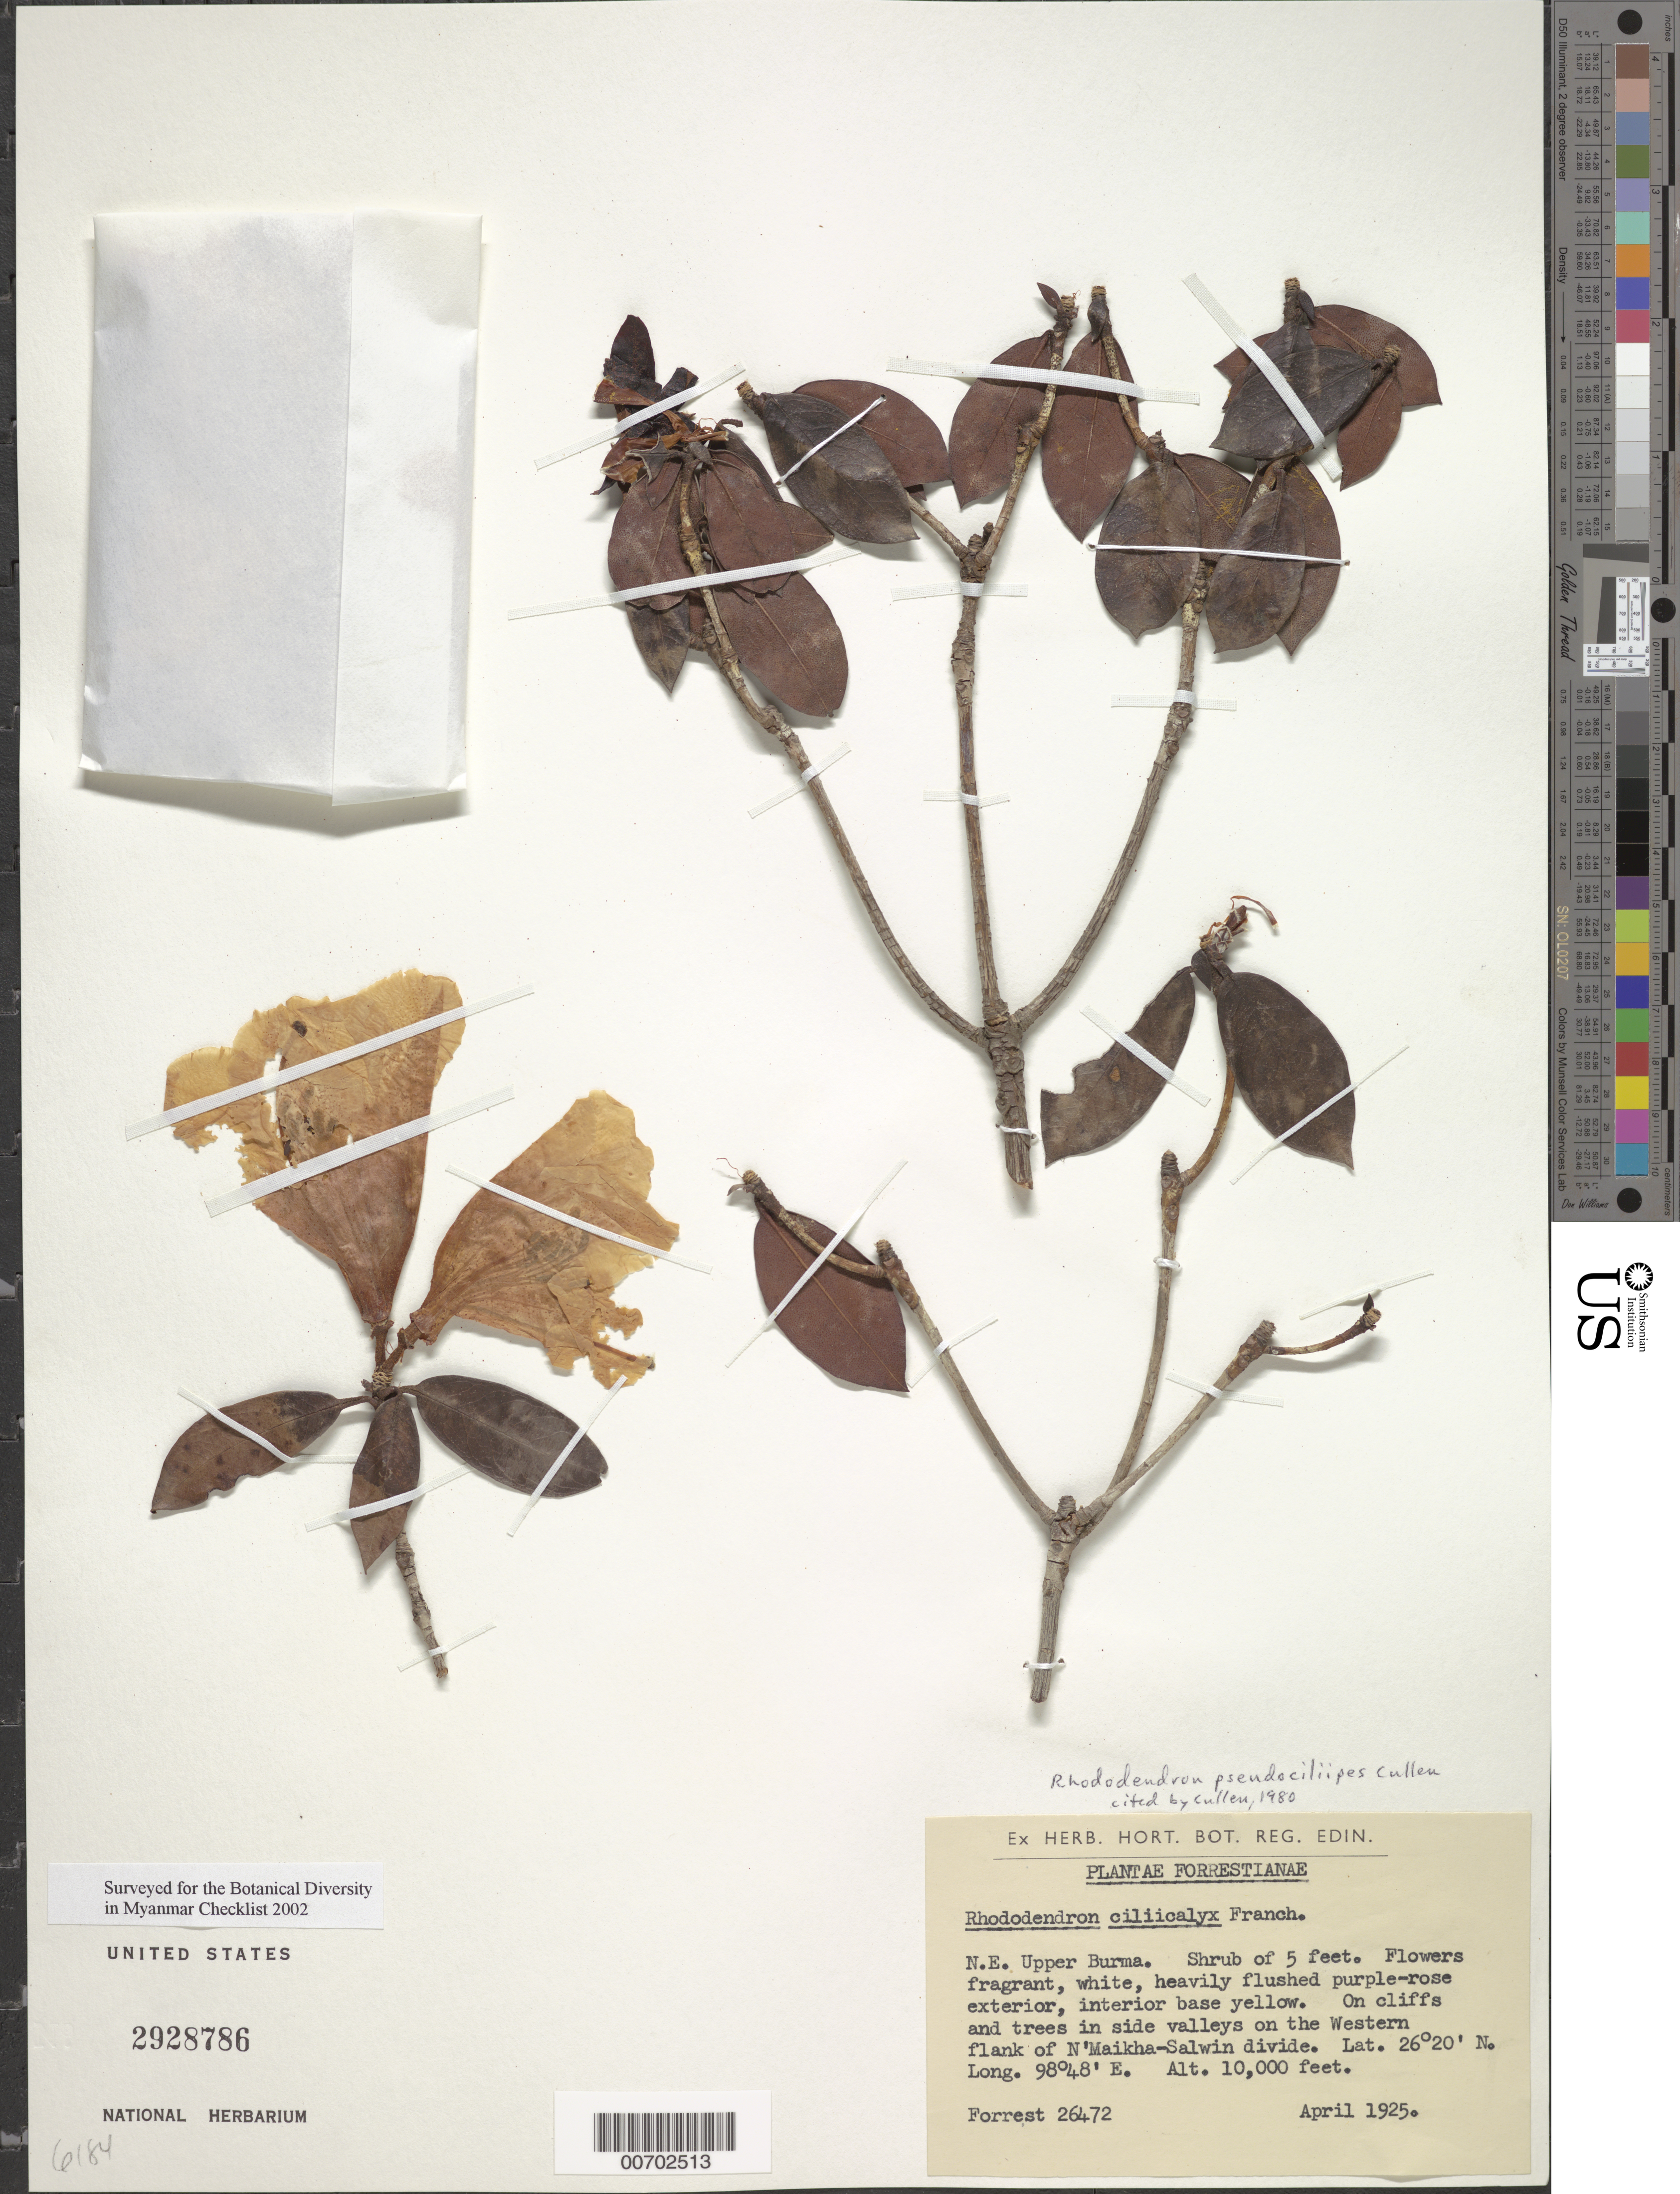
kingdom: Plantae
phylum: Tracheophyta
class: Magnoliopsida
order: Ericales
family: Ericaceae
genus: Rhododendron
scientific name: Rhododendron pseudociliipes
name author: Cullen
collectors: G. Forrest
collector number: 26472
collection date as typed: Apr 1925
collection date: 1925-04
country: Myanmar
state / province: Kachin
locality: N'Maikha-Salwin Divide, W flank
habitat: On cliffs and trees in side valleys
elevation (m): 3048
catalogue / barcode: US 2928786